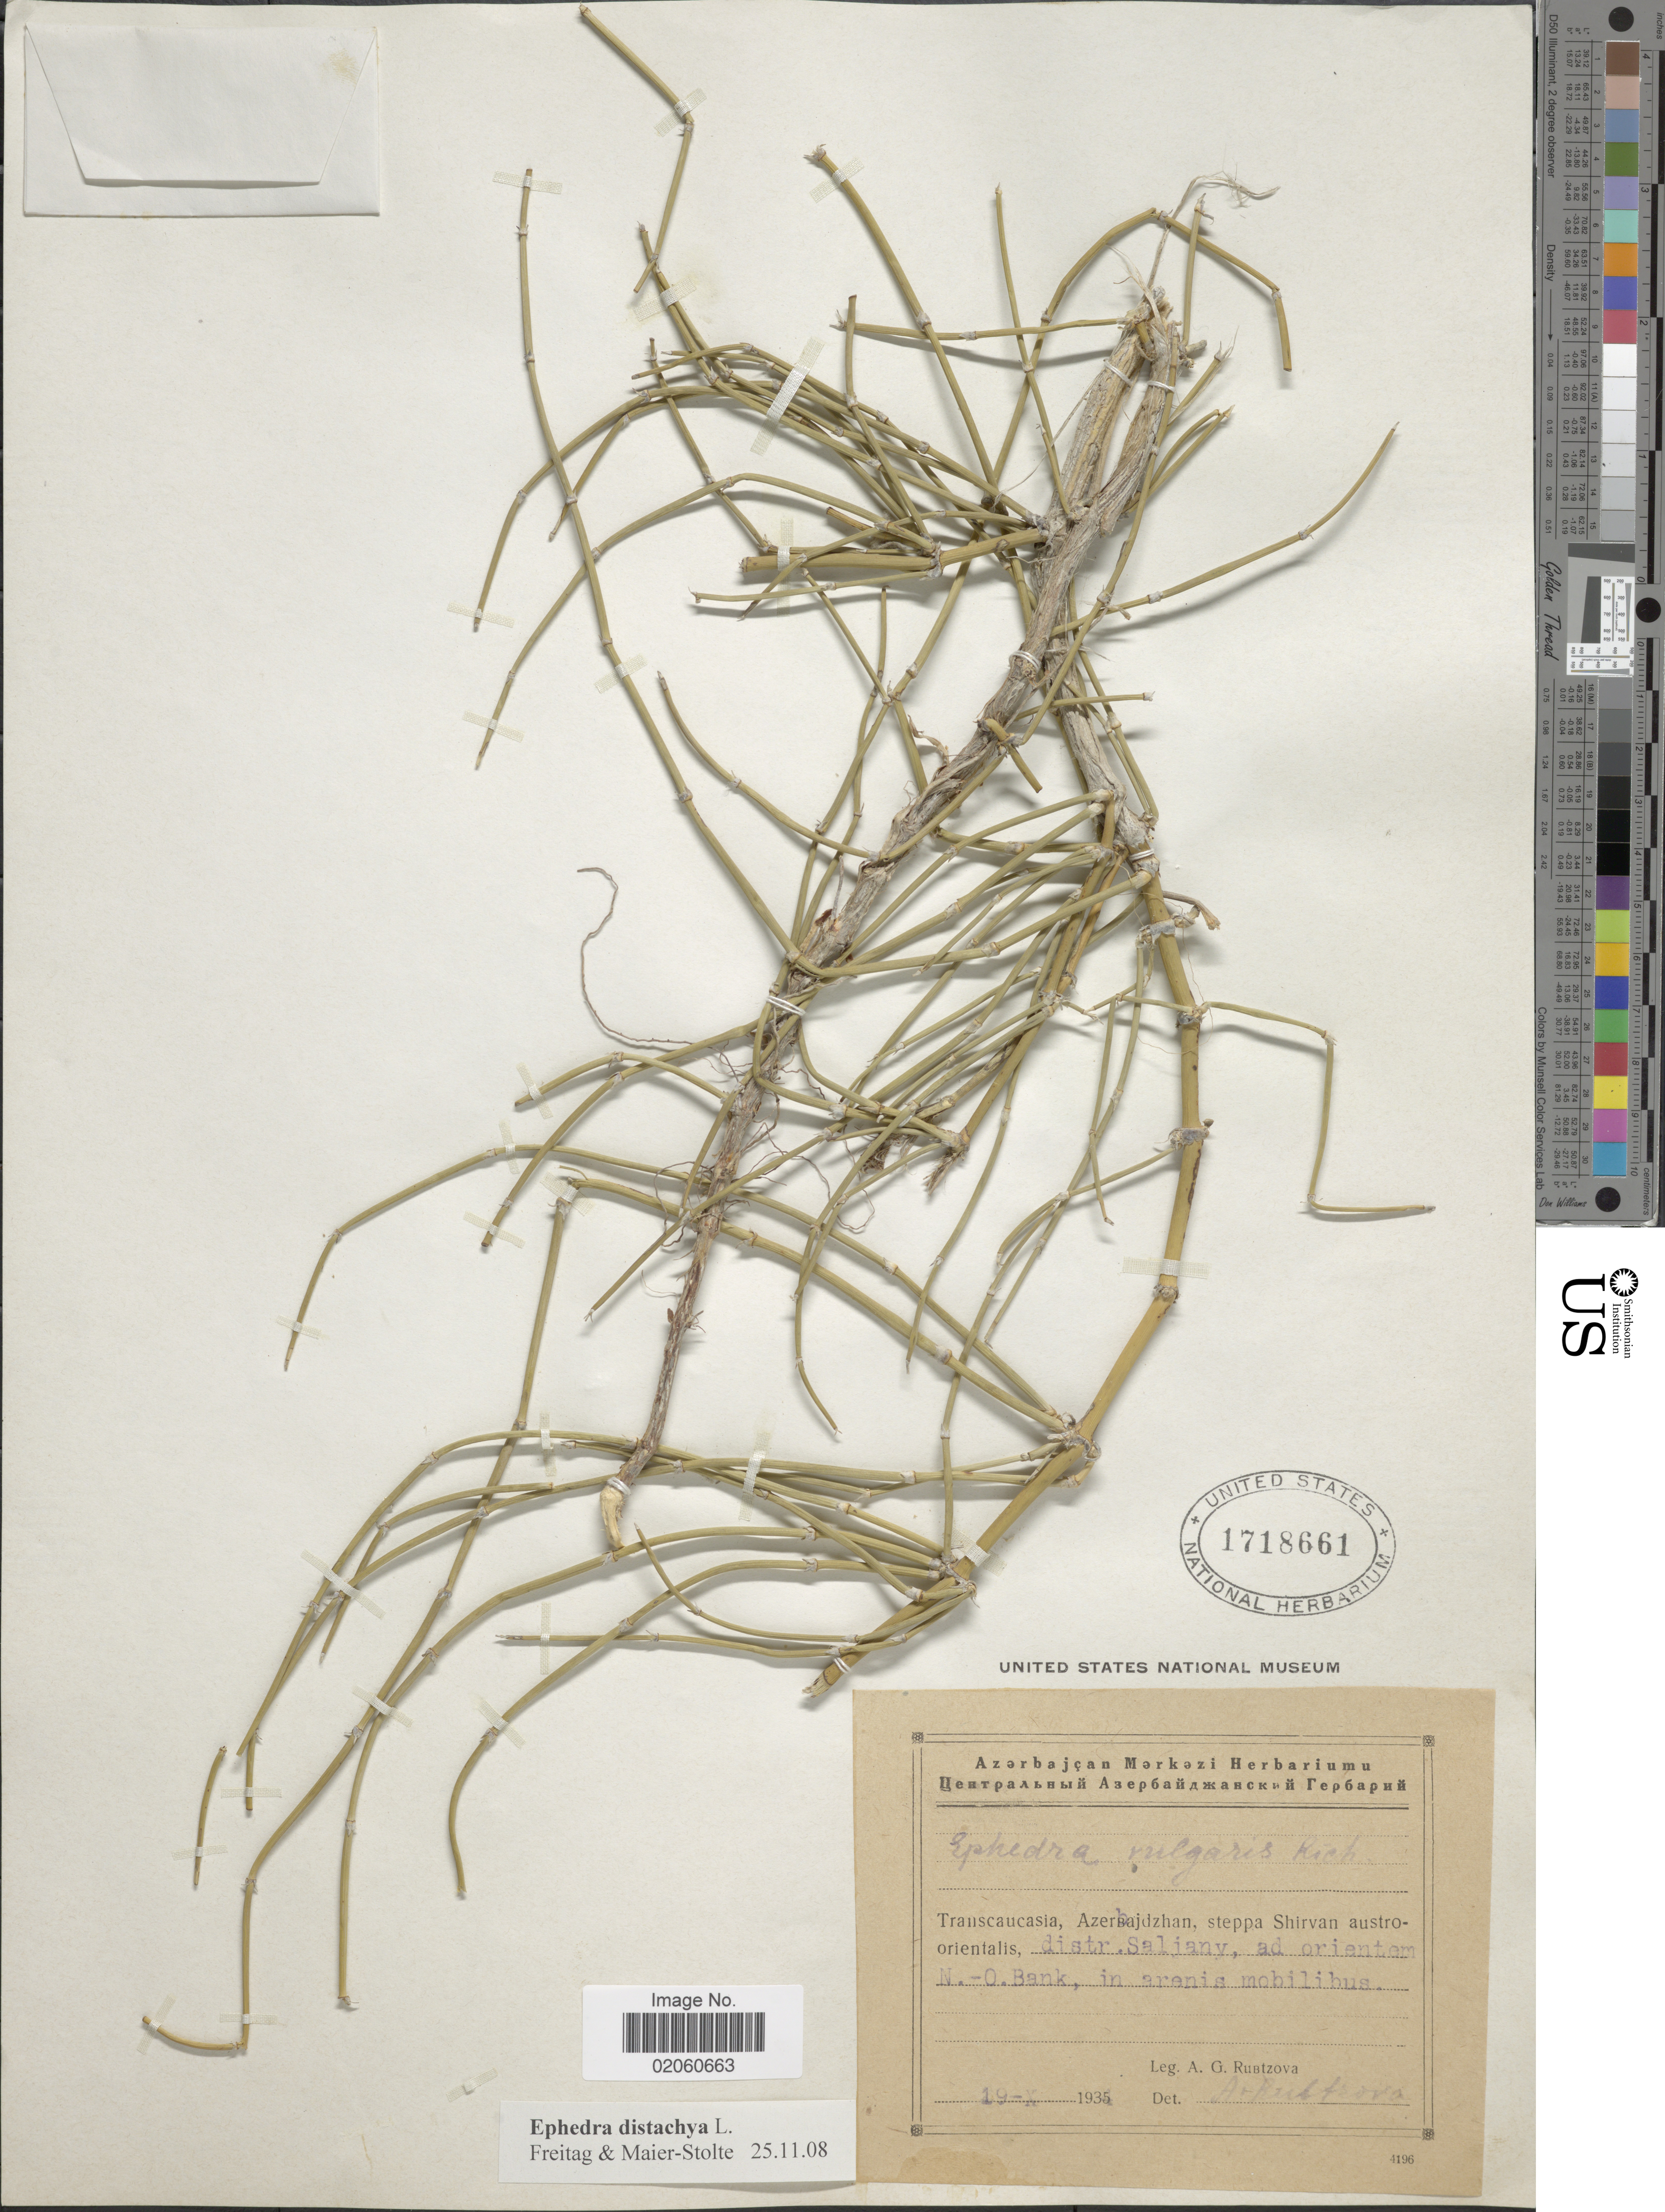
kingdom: Plantae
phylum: Tracheophyta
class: Gnetopsida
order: Ephedrales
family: Ephedraceae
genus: Ephedra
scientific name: Ephedra distachya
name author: L.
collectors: A. Rubtzova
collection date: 1934-10-19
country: Azerbaijan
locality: Transcaucasia, Azerbadjzhan, steppa Shirvan austro-orientalis, distr. Saliany, ad orientem N.-O. Bank, in arenis mobilibus.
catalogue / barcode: US 1718661